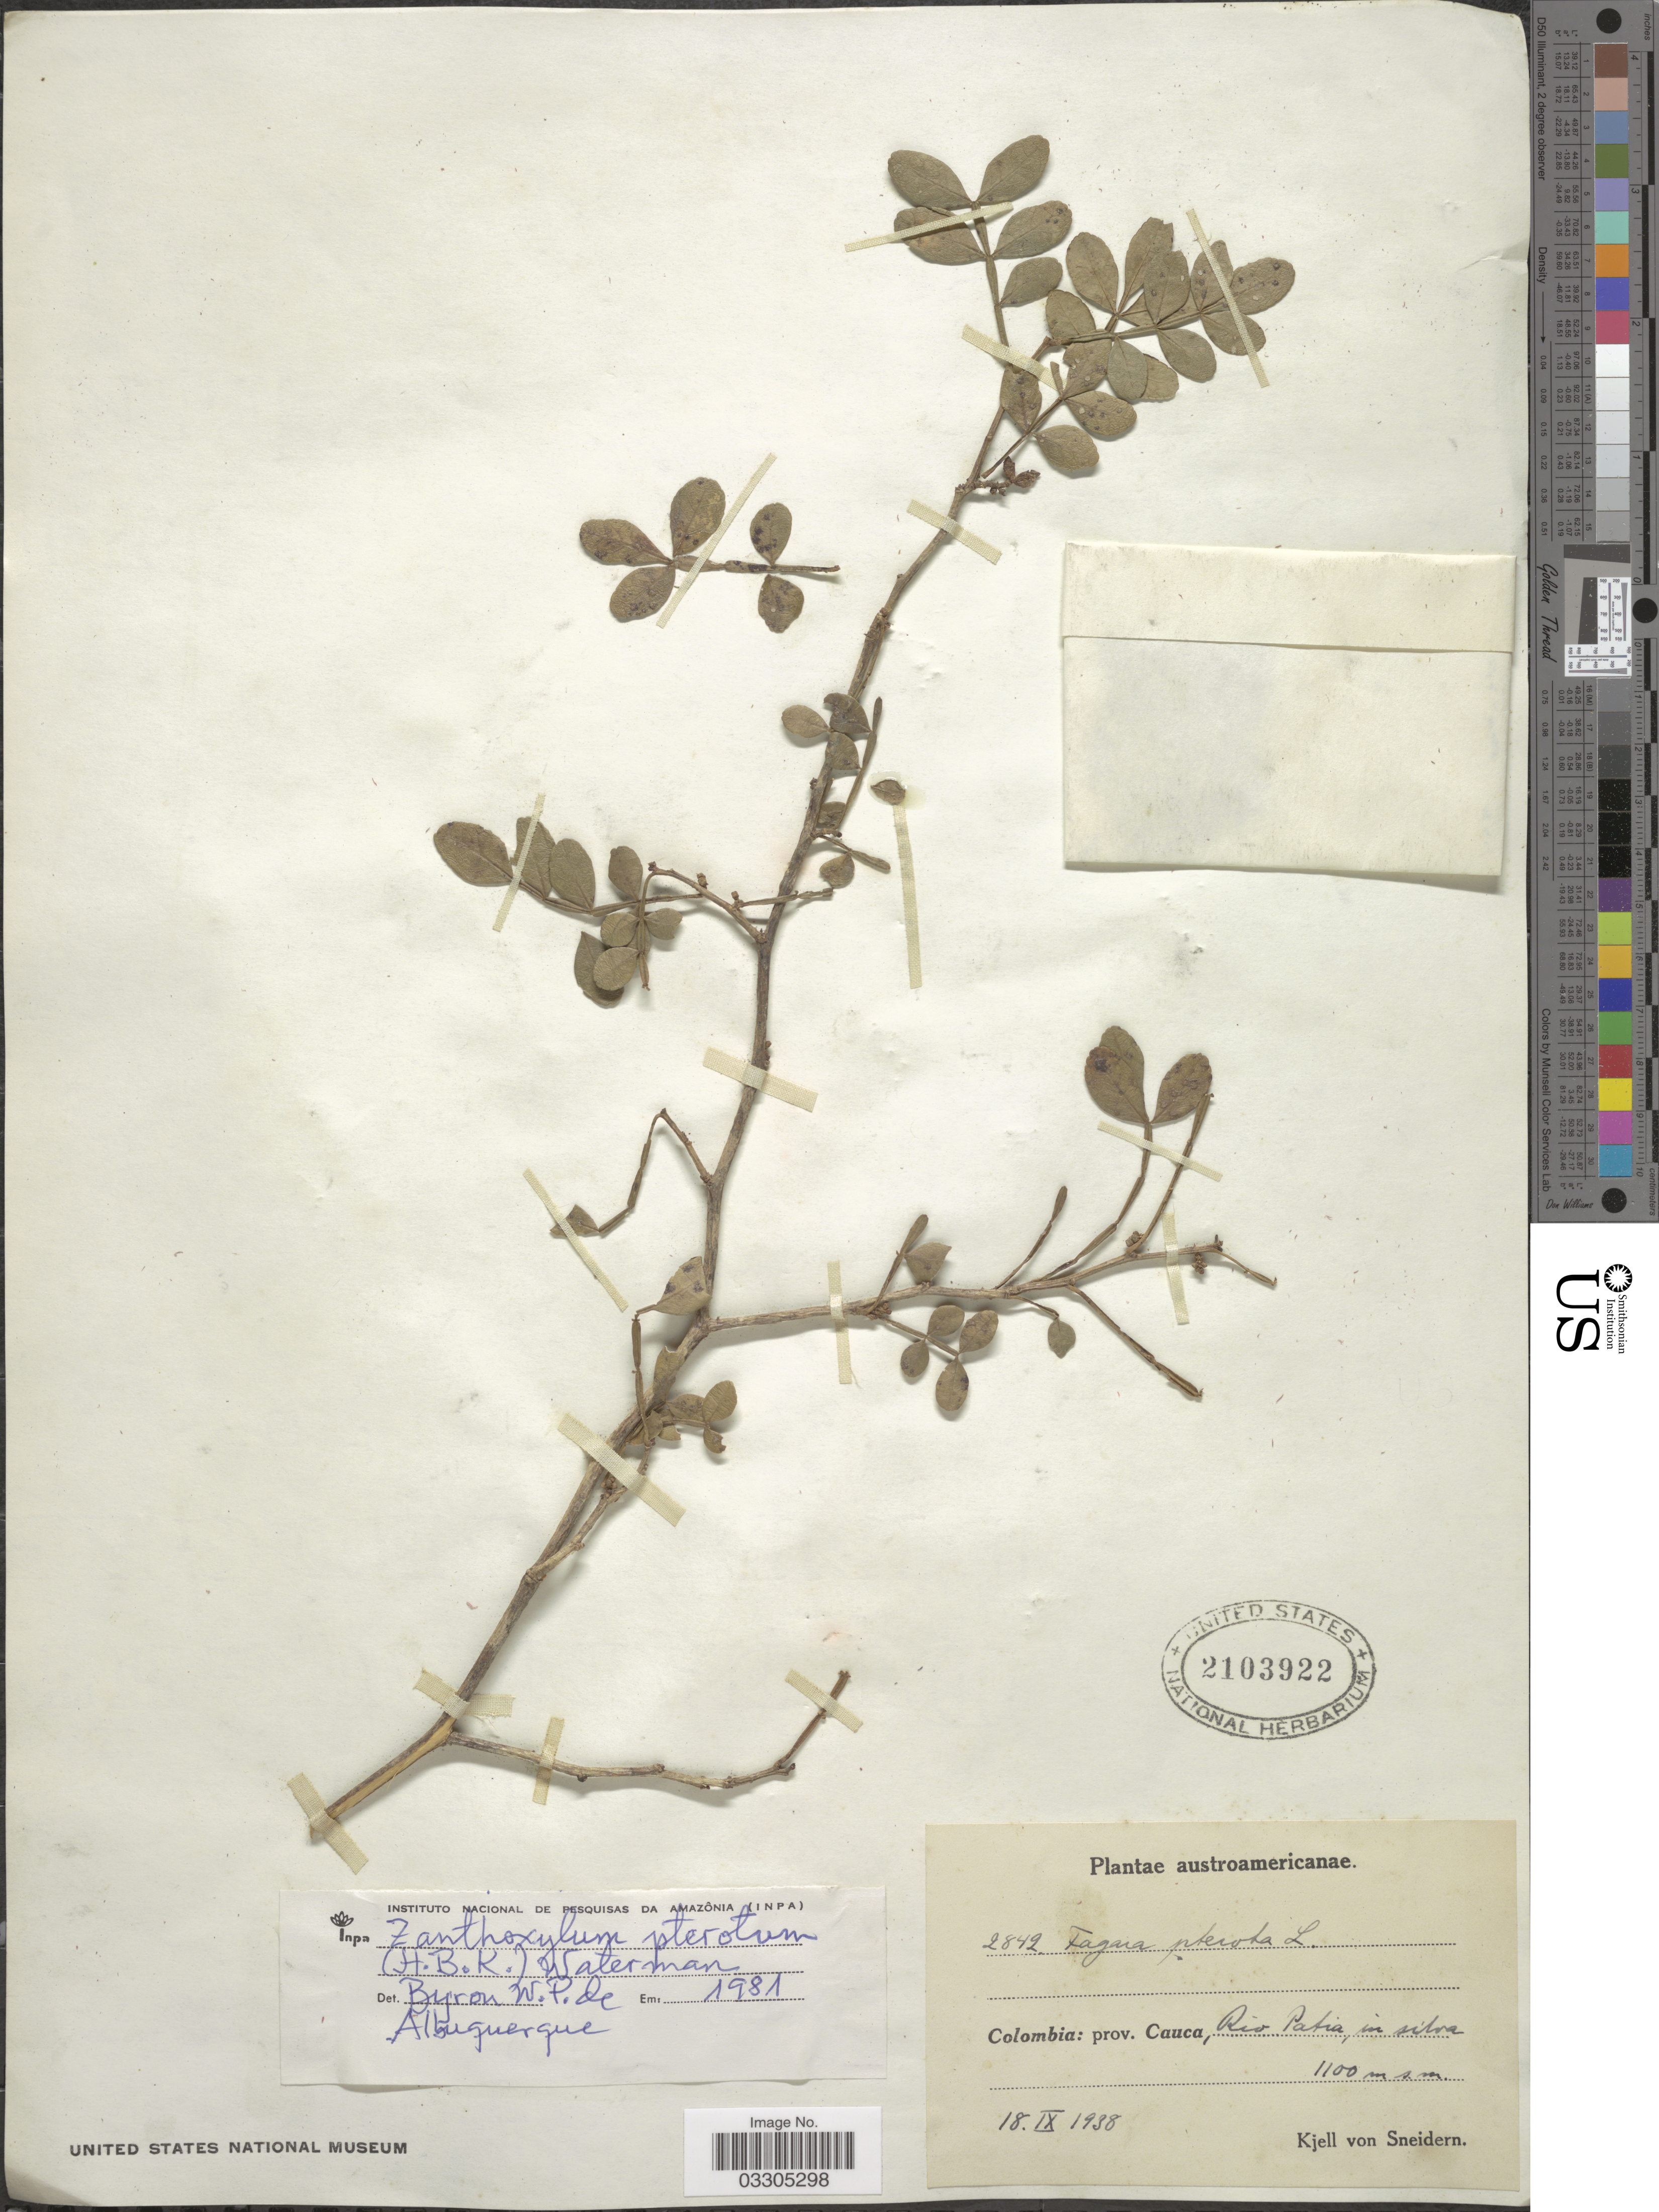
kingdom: Plantae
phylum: Tracheophyta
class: Magnoliopsida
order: Sapindales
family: Rutaceae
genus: Zanthoxylum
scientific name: Zanthoxylum fagara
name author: (L.) Sarg.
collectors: K. von Sneidern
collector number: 2842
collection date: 1938-09-18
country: Colombia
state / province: Cauca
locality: Rio Patia in silva.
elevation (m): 1100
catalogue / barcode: US 2103922